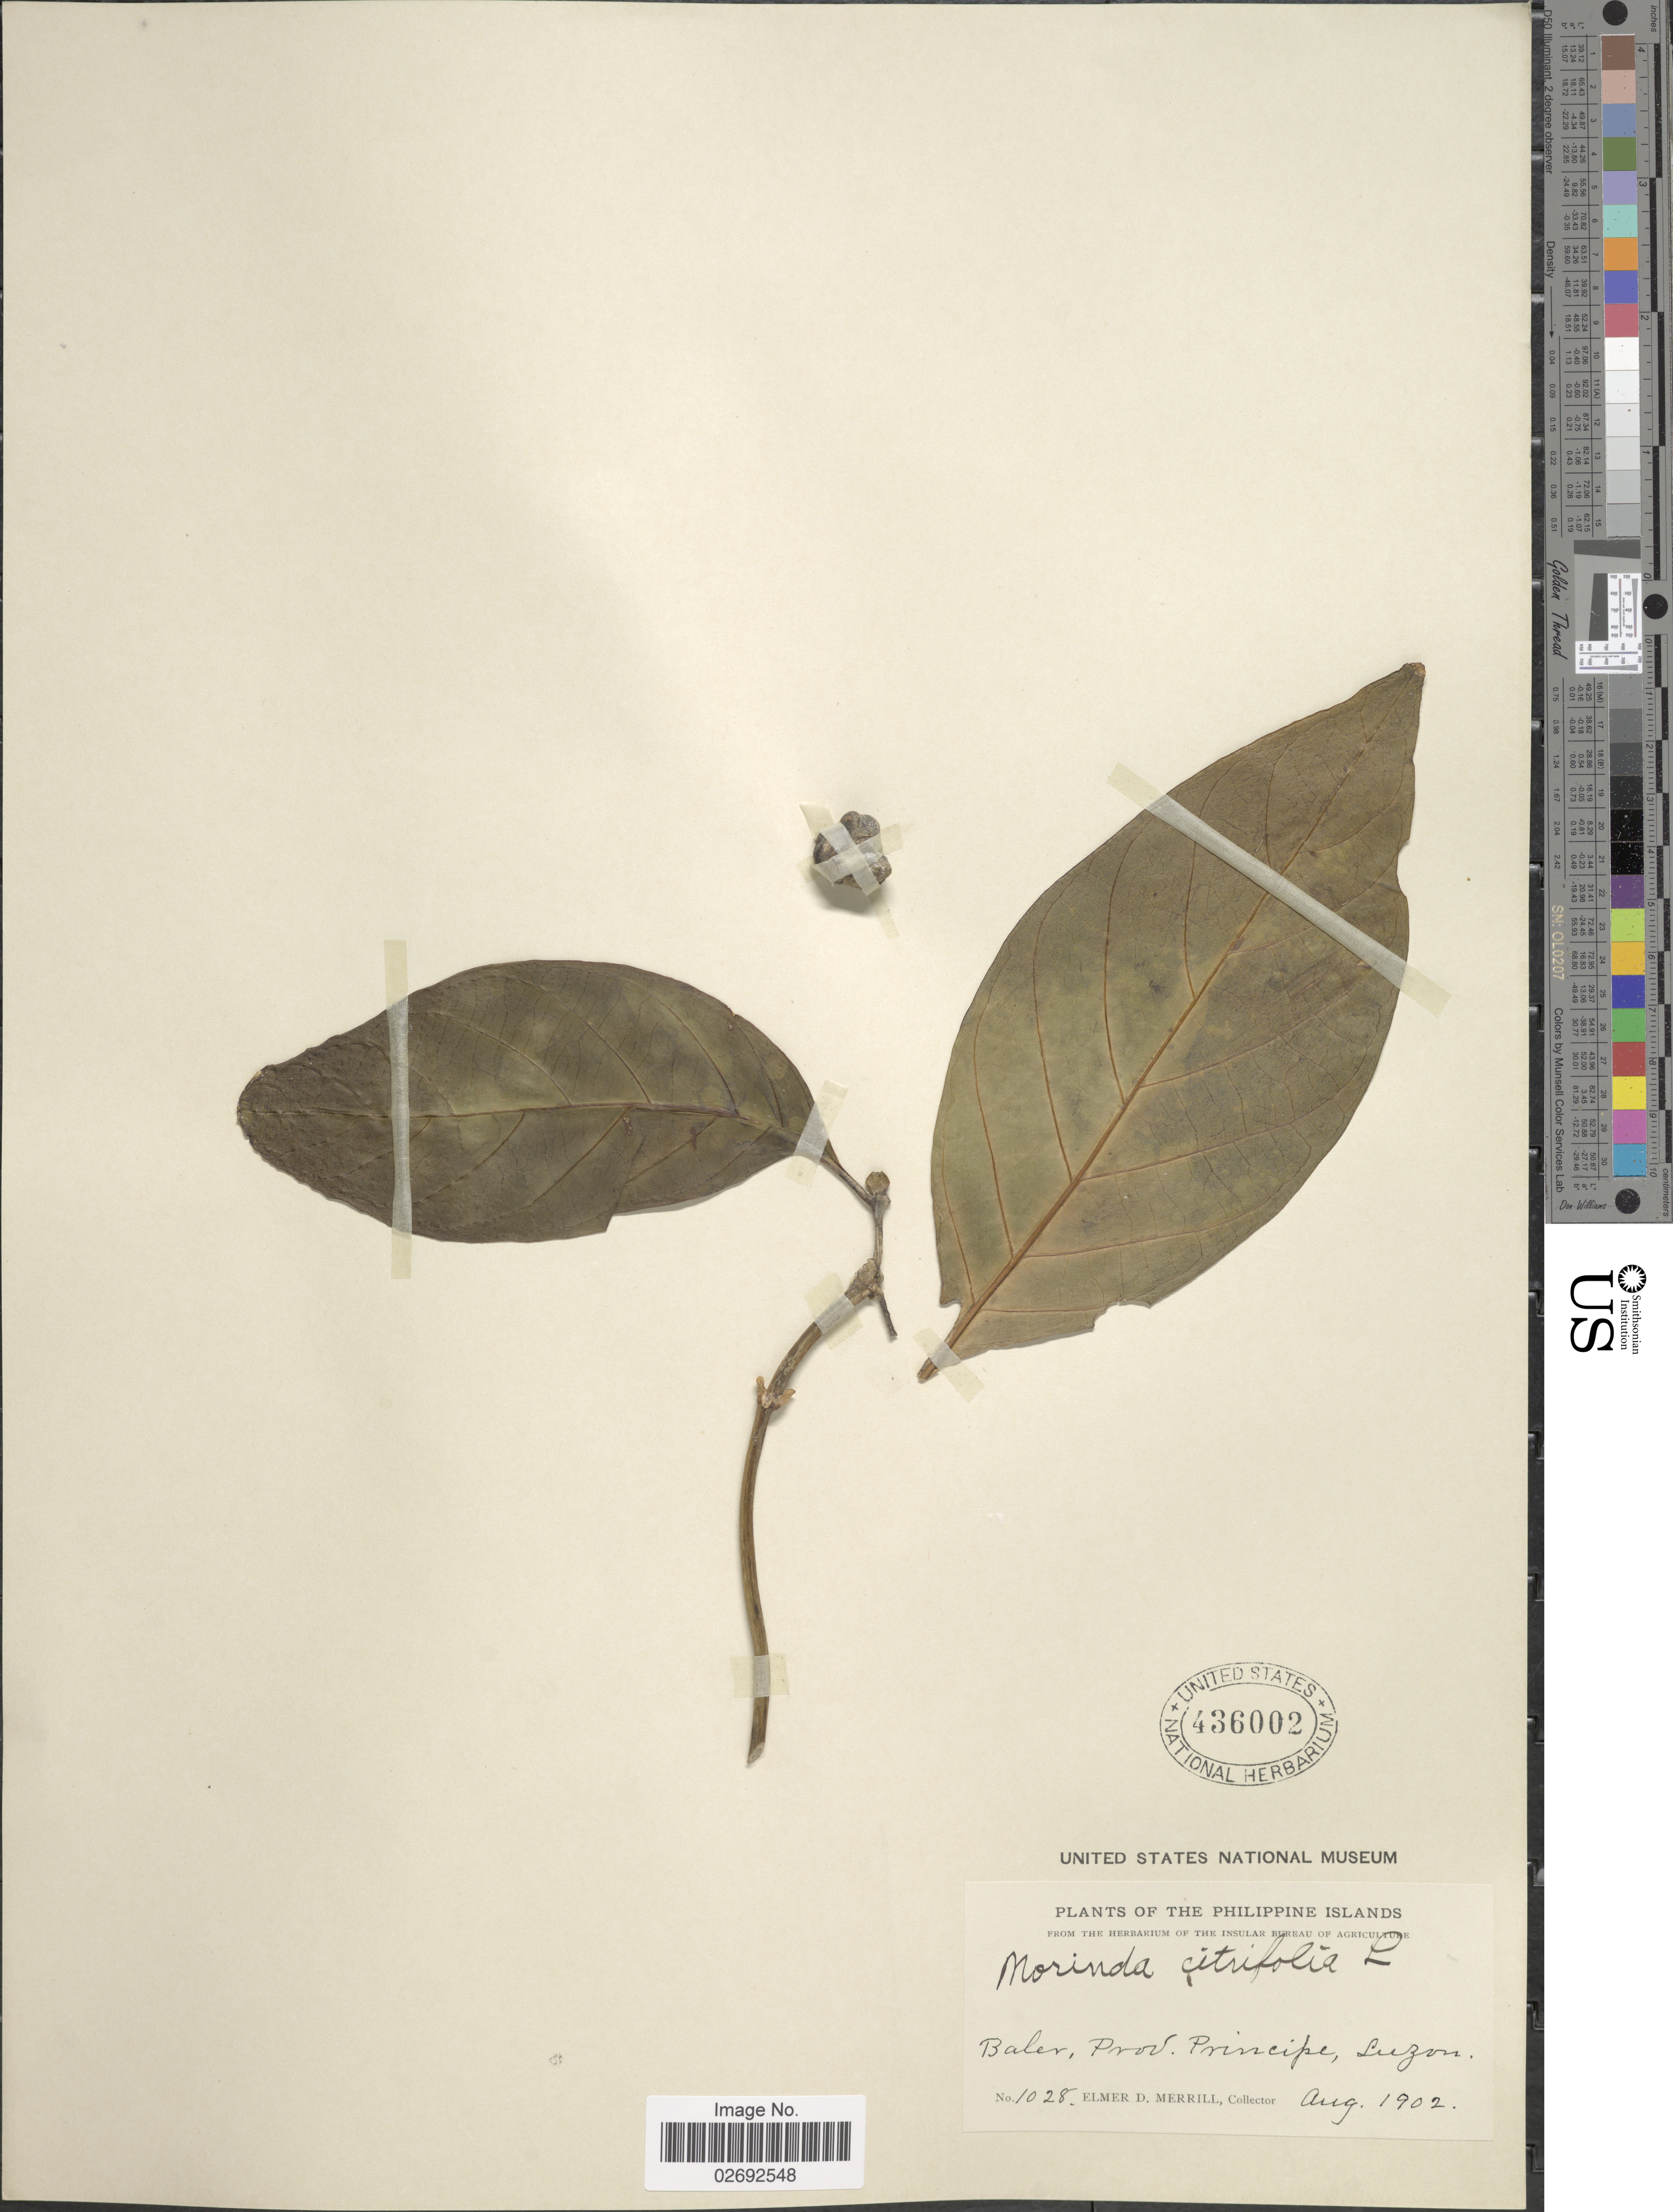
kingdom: Plantae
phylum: Tracheophyta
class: Magnoliopsida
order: Gentianales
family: Rubiaceae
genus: Morinda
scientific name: Morinda citrifolia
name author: L.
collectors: E. D. Merrill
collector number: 1028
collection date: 1902-08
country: Philippines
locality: Baler, Prov. Principe, Luzon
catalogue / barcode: US 436002